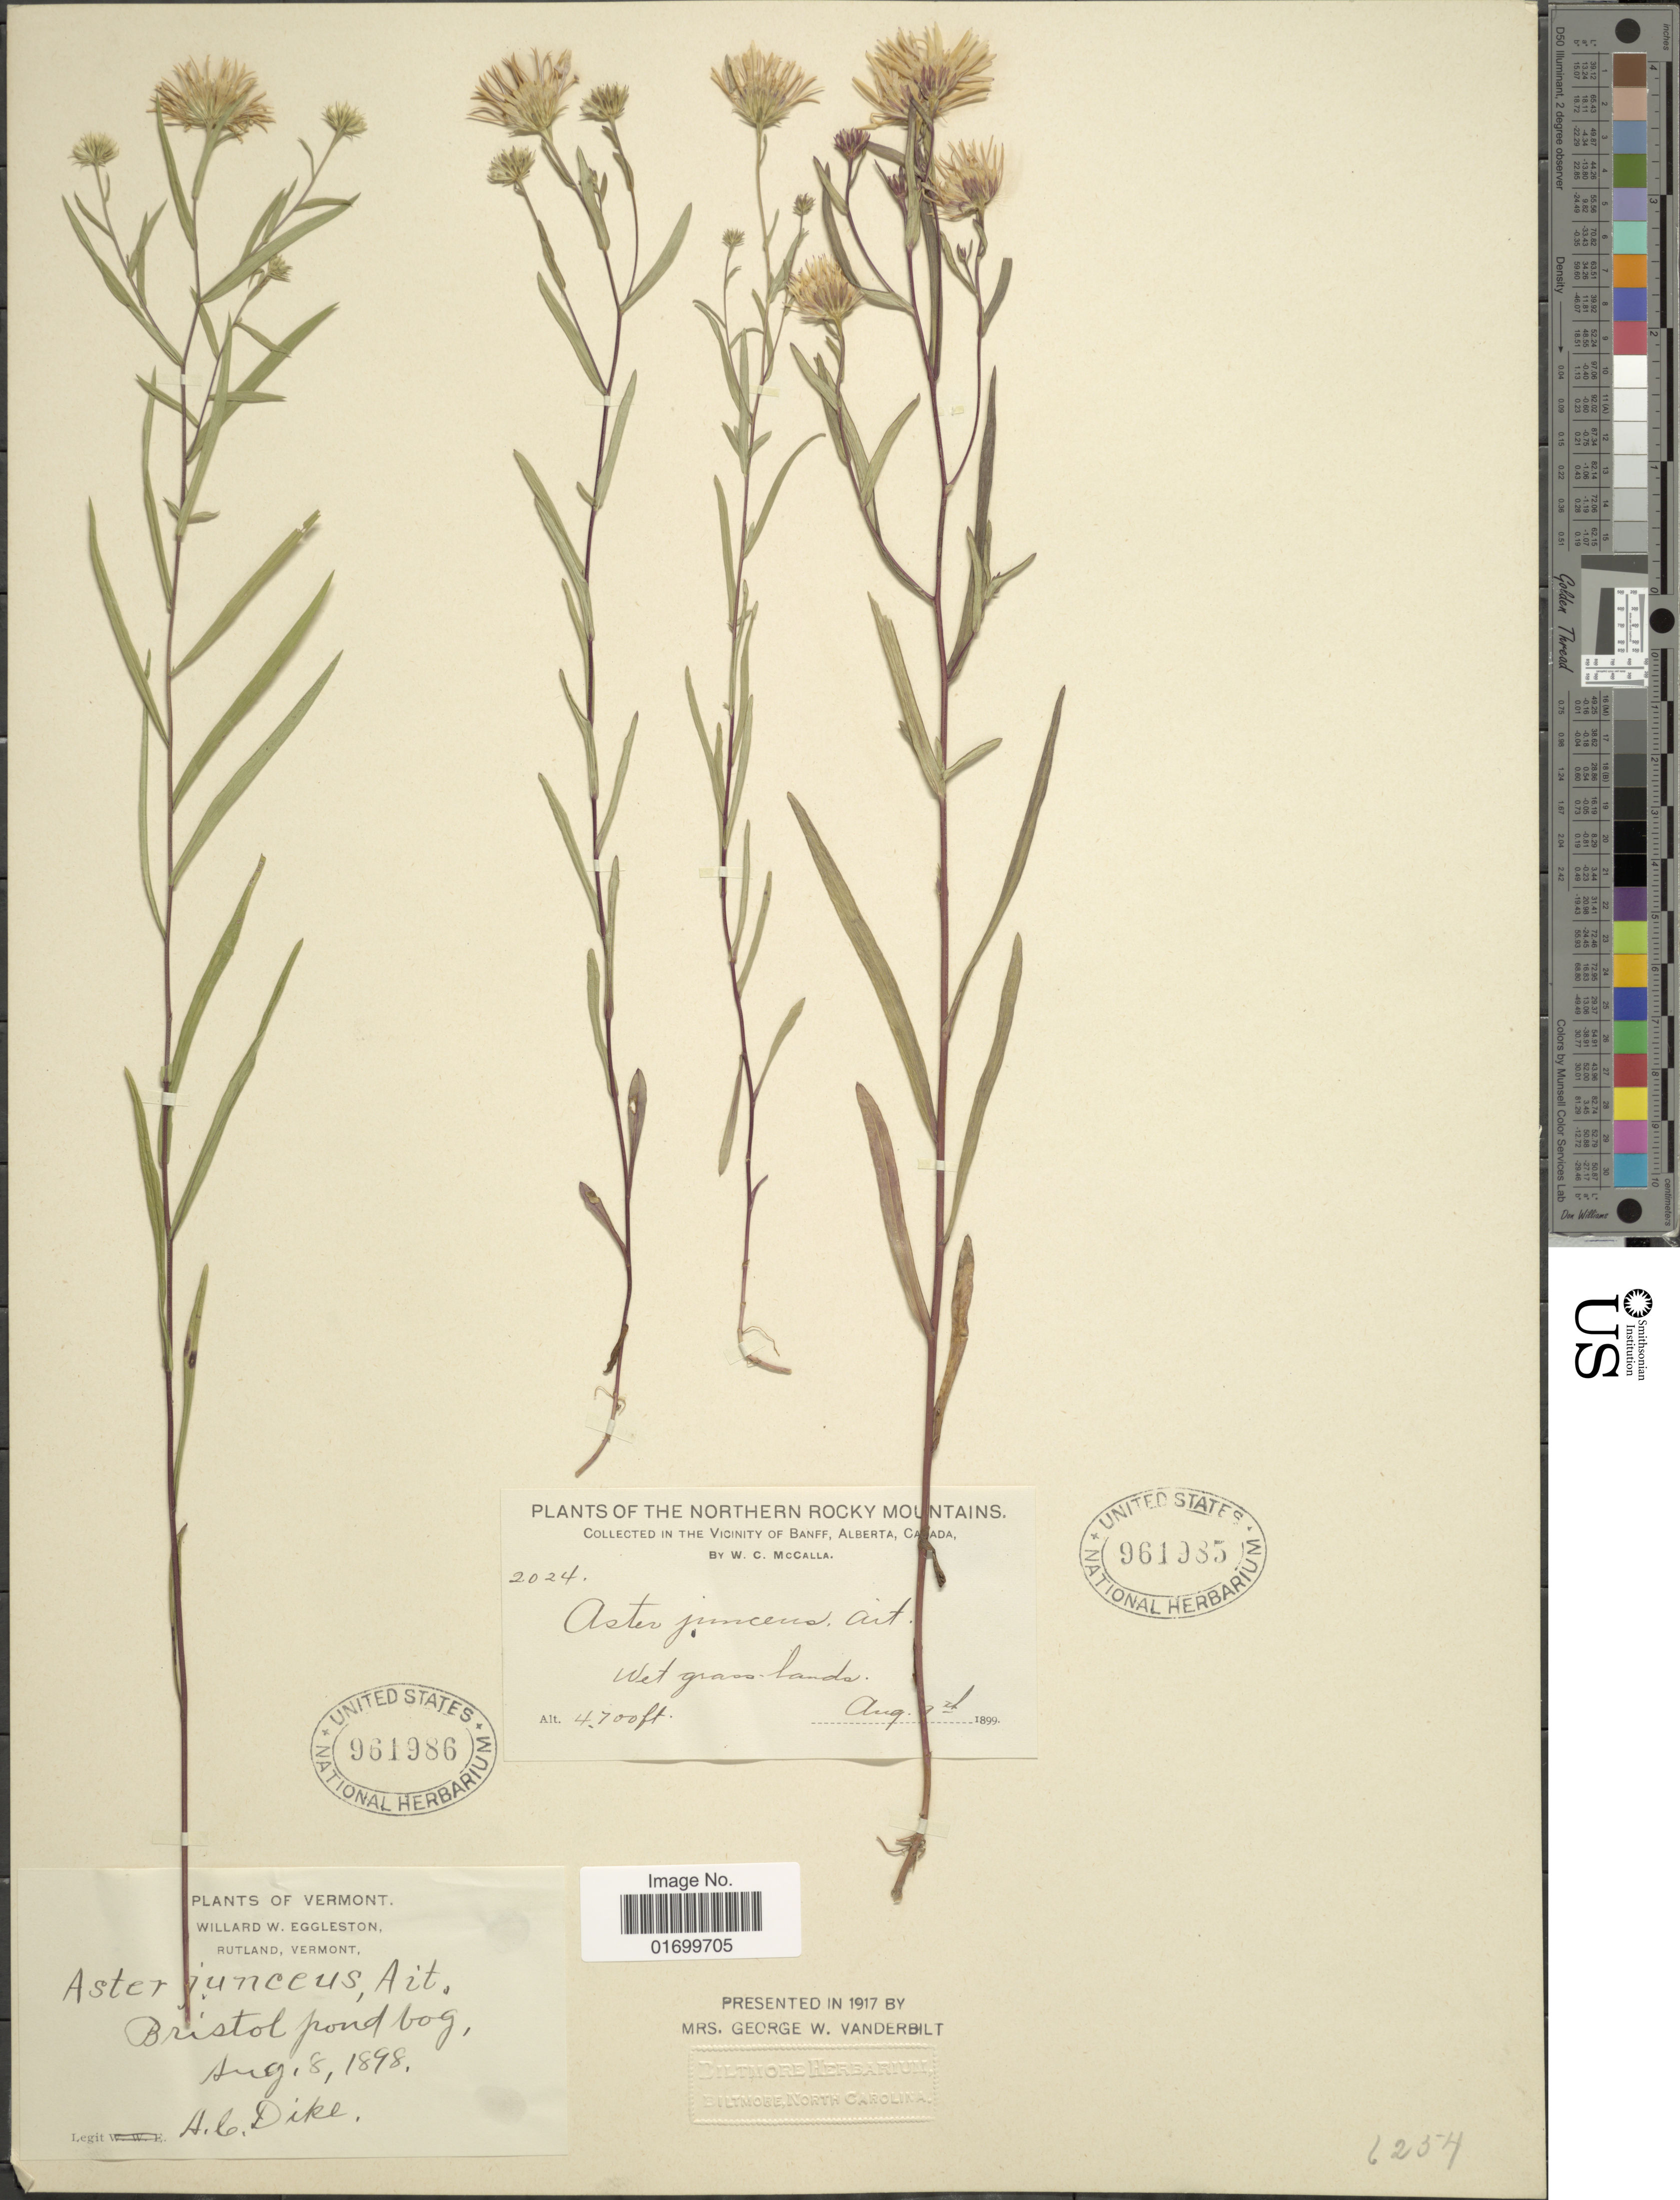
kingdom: Plantae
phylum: Tracheophyta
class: Magnoliopsida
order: Asterales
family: Asteraceae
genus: Symphyotrichum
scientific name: Symphyotrichum boreale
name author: (Torr. & A. Gray) Á. Löve & D. Löve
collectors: A. Dike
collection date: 1898-08-18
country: United States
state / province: Vermont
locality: Bristol pond bog.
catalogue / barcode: US 961986